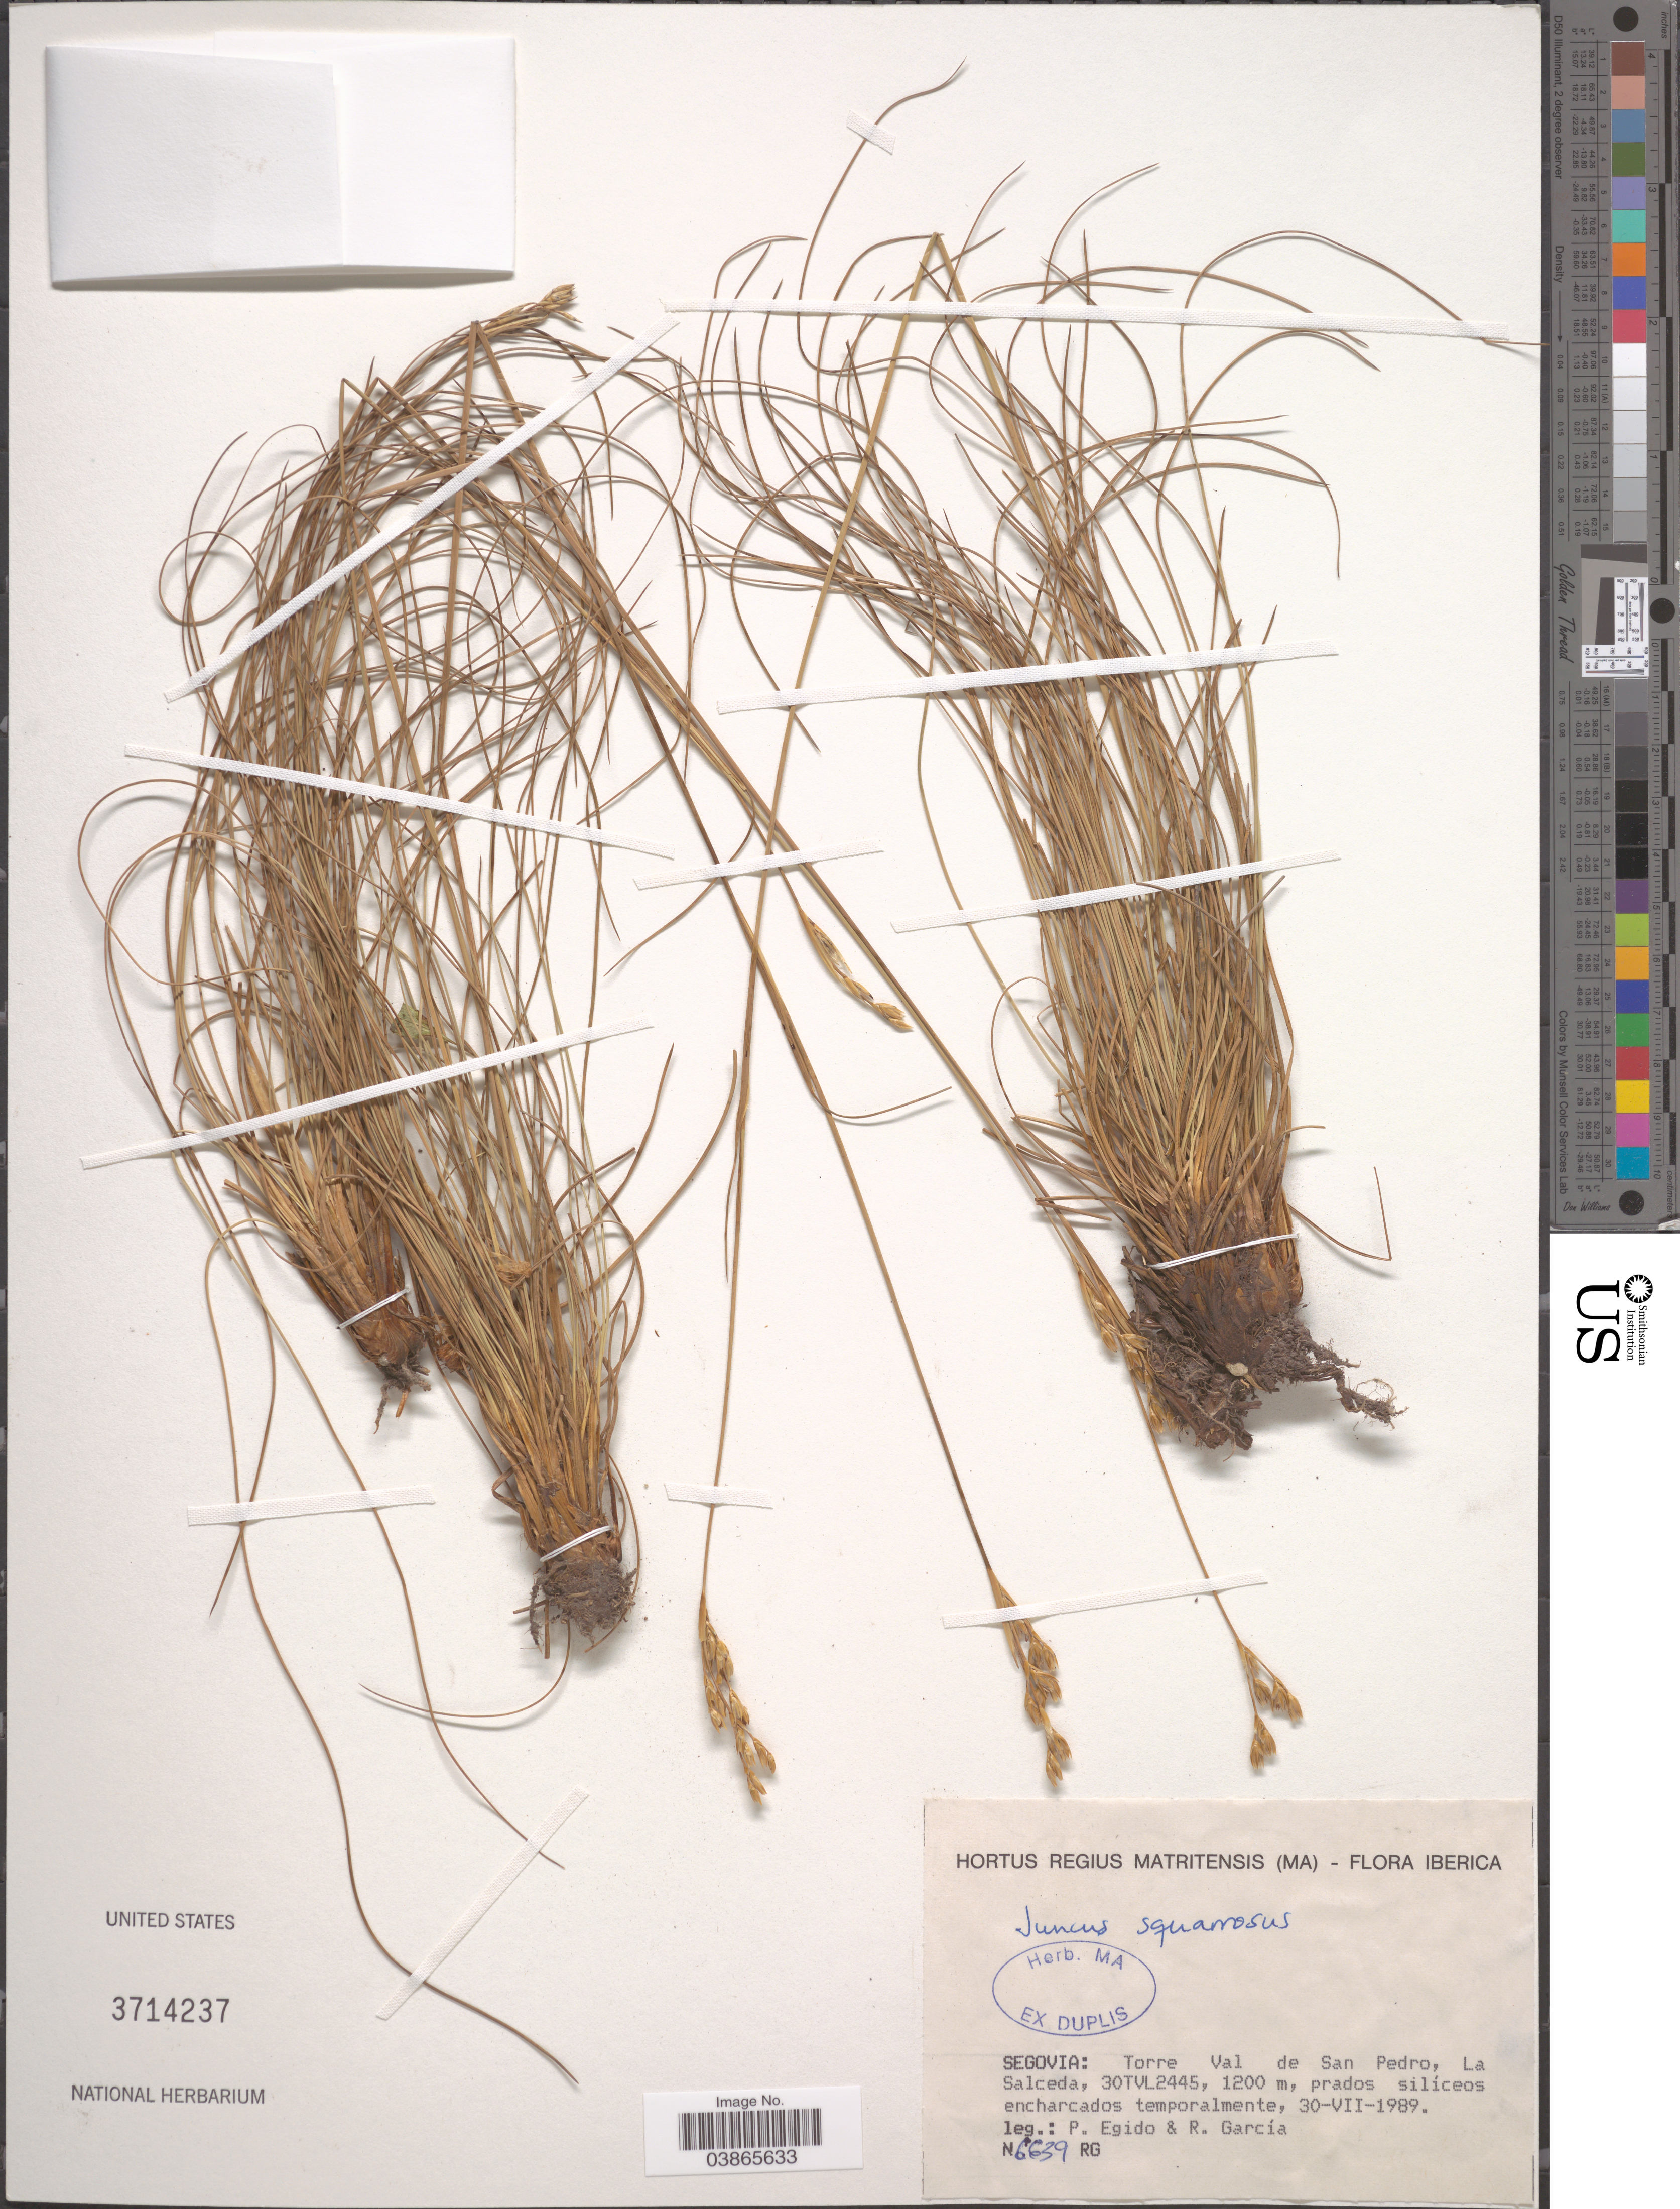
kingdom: Plantae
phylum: Tracheophyta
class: Liliopsida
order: Poales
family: Juncaceae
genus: Juncus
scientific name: Juncus squarrosus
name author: L.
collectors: P. Egido & R. García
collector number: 6639 RG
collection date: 1989-07-30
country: Spain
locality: Segovia: Torre Val de San Pedro, La Salceda, 30TVL2445.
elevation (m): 1200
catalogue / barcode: US 3714237